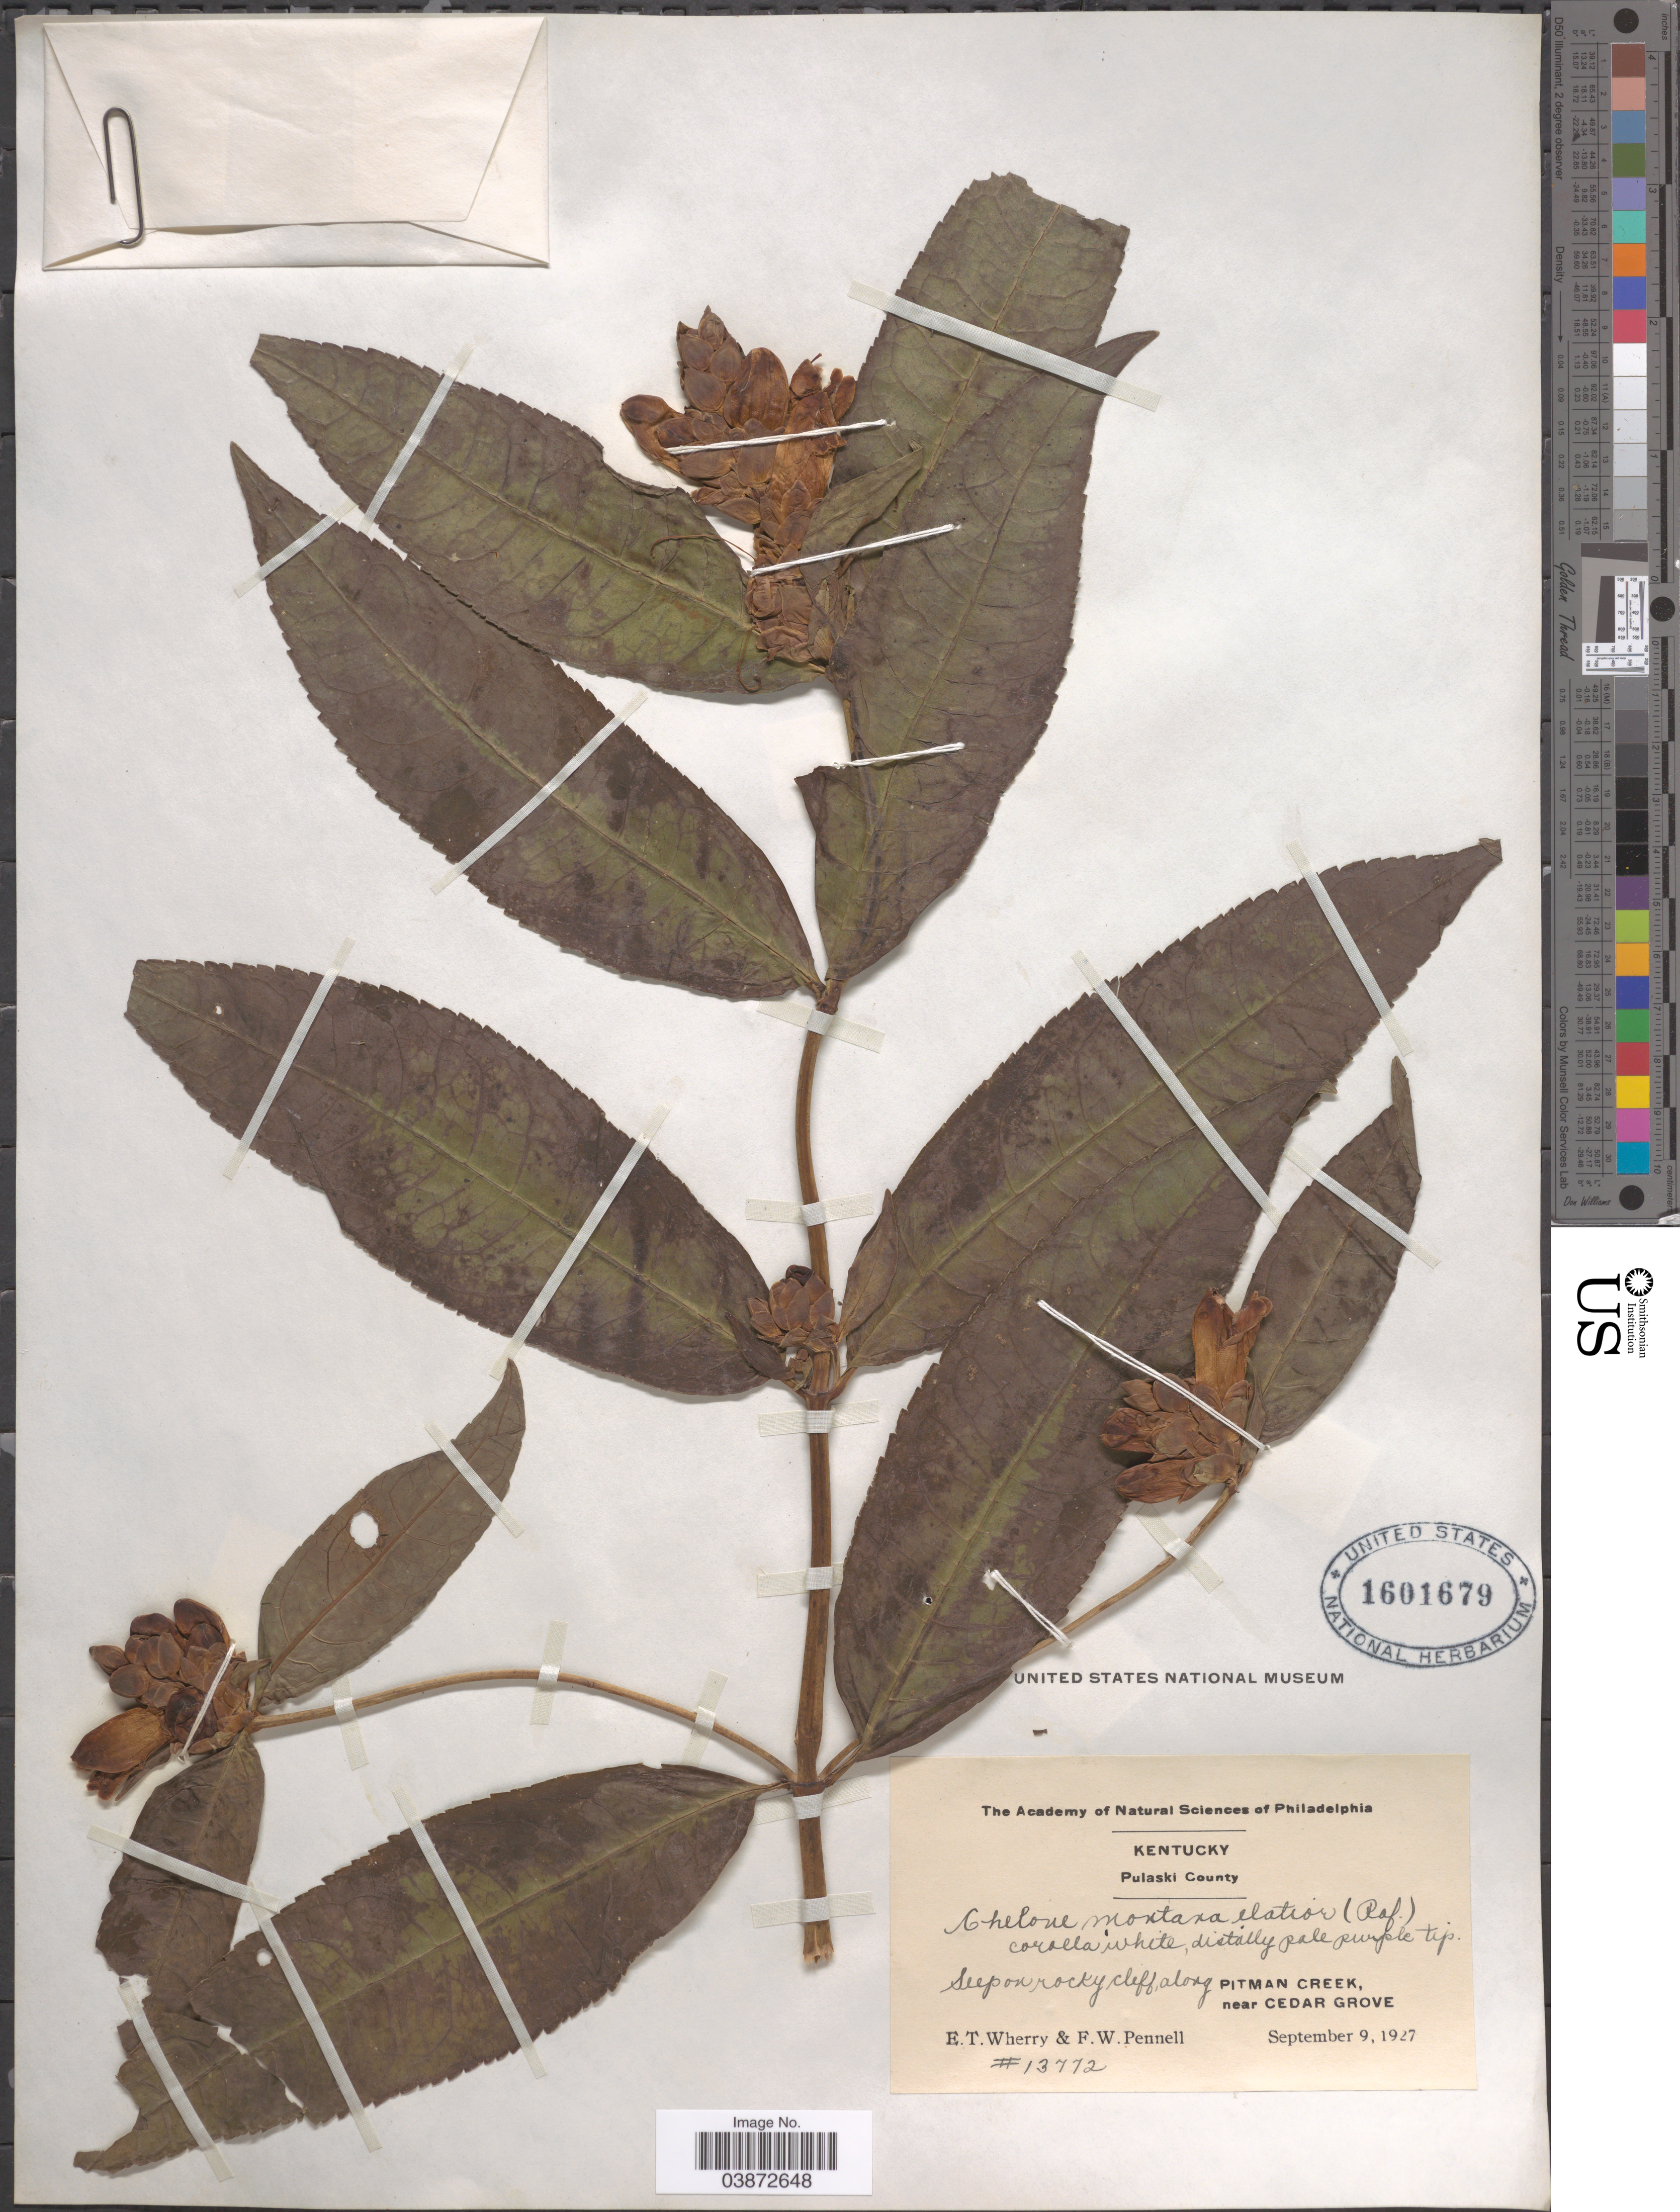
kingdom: Plantae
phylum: Tracheophyta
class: Magnoliopsida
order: Lamiales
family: Plantaginaceae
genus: Chelone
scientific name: Chelone montana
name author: (Raf.) Pennell & Wherry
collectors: E. T. Wherry & F. W. Pennell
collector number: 13772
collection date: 1927-09-09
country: United States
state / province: Kentucky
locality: Pulaski County. Along Pitman Creek, near Cedar Grove.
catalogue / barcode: US 1601679